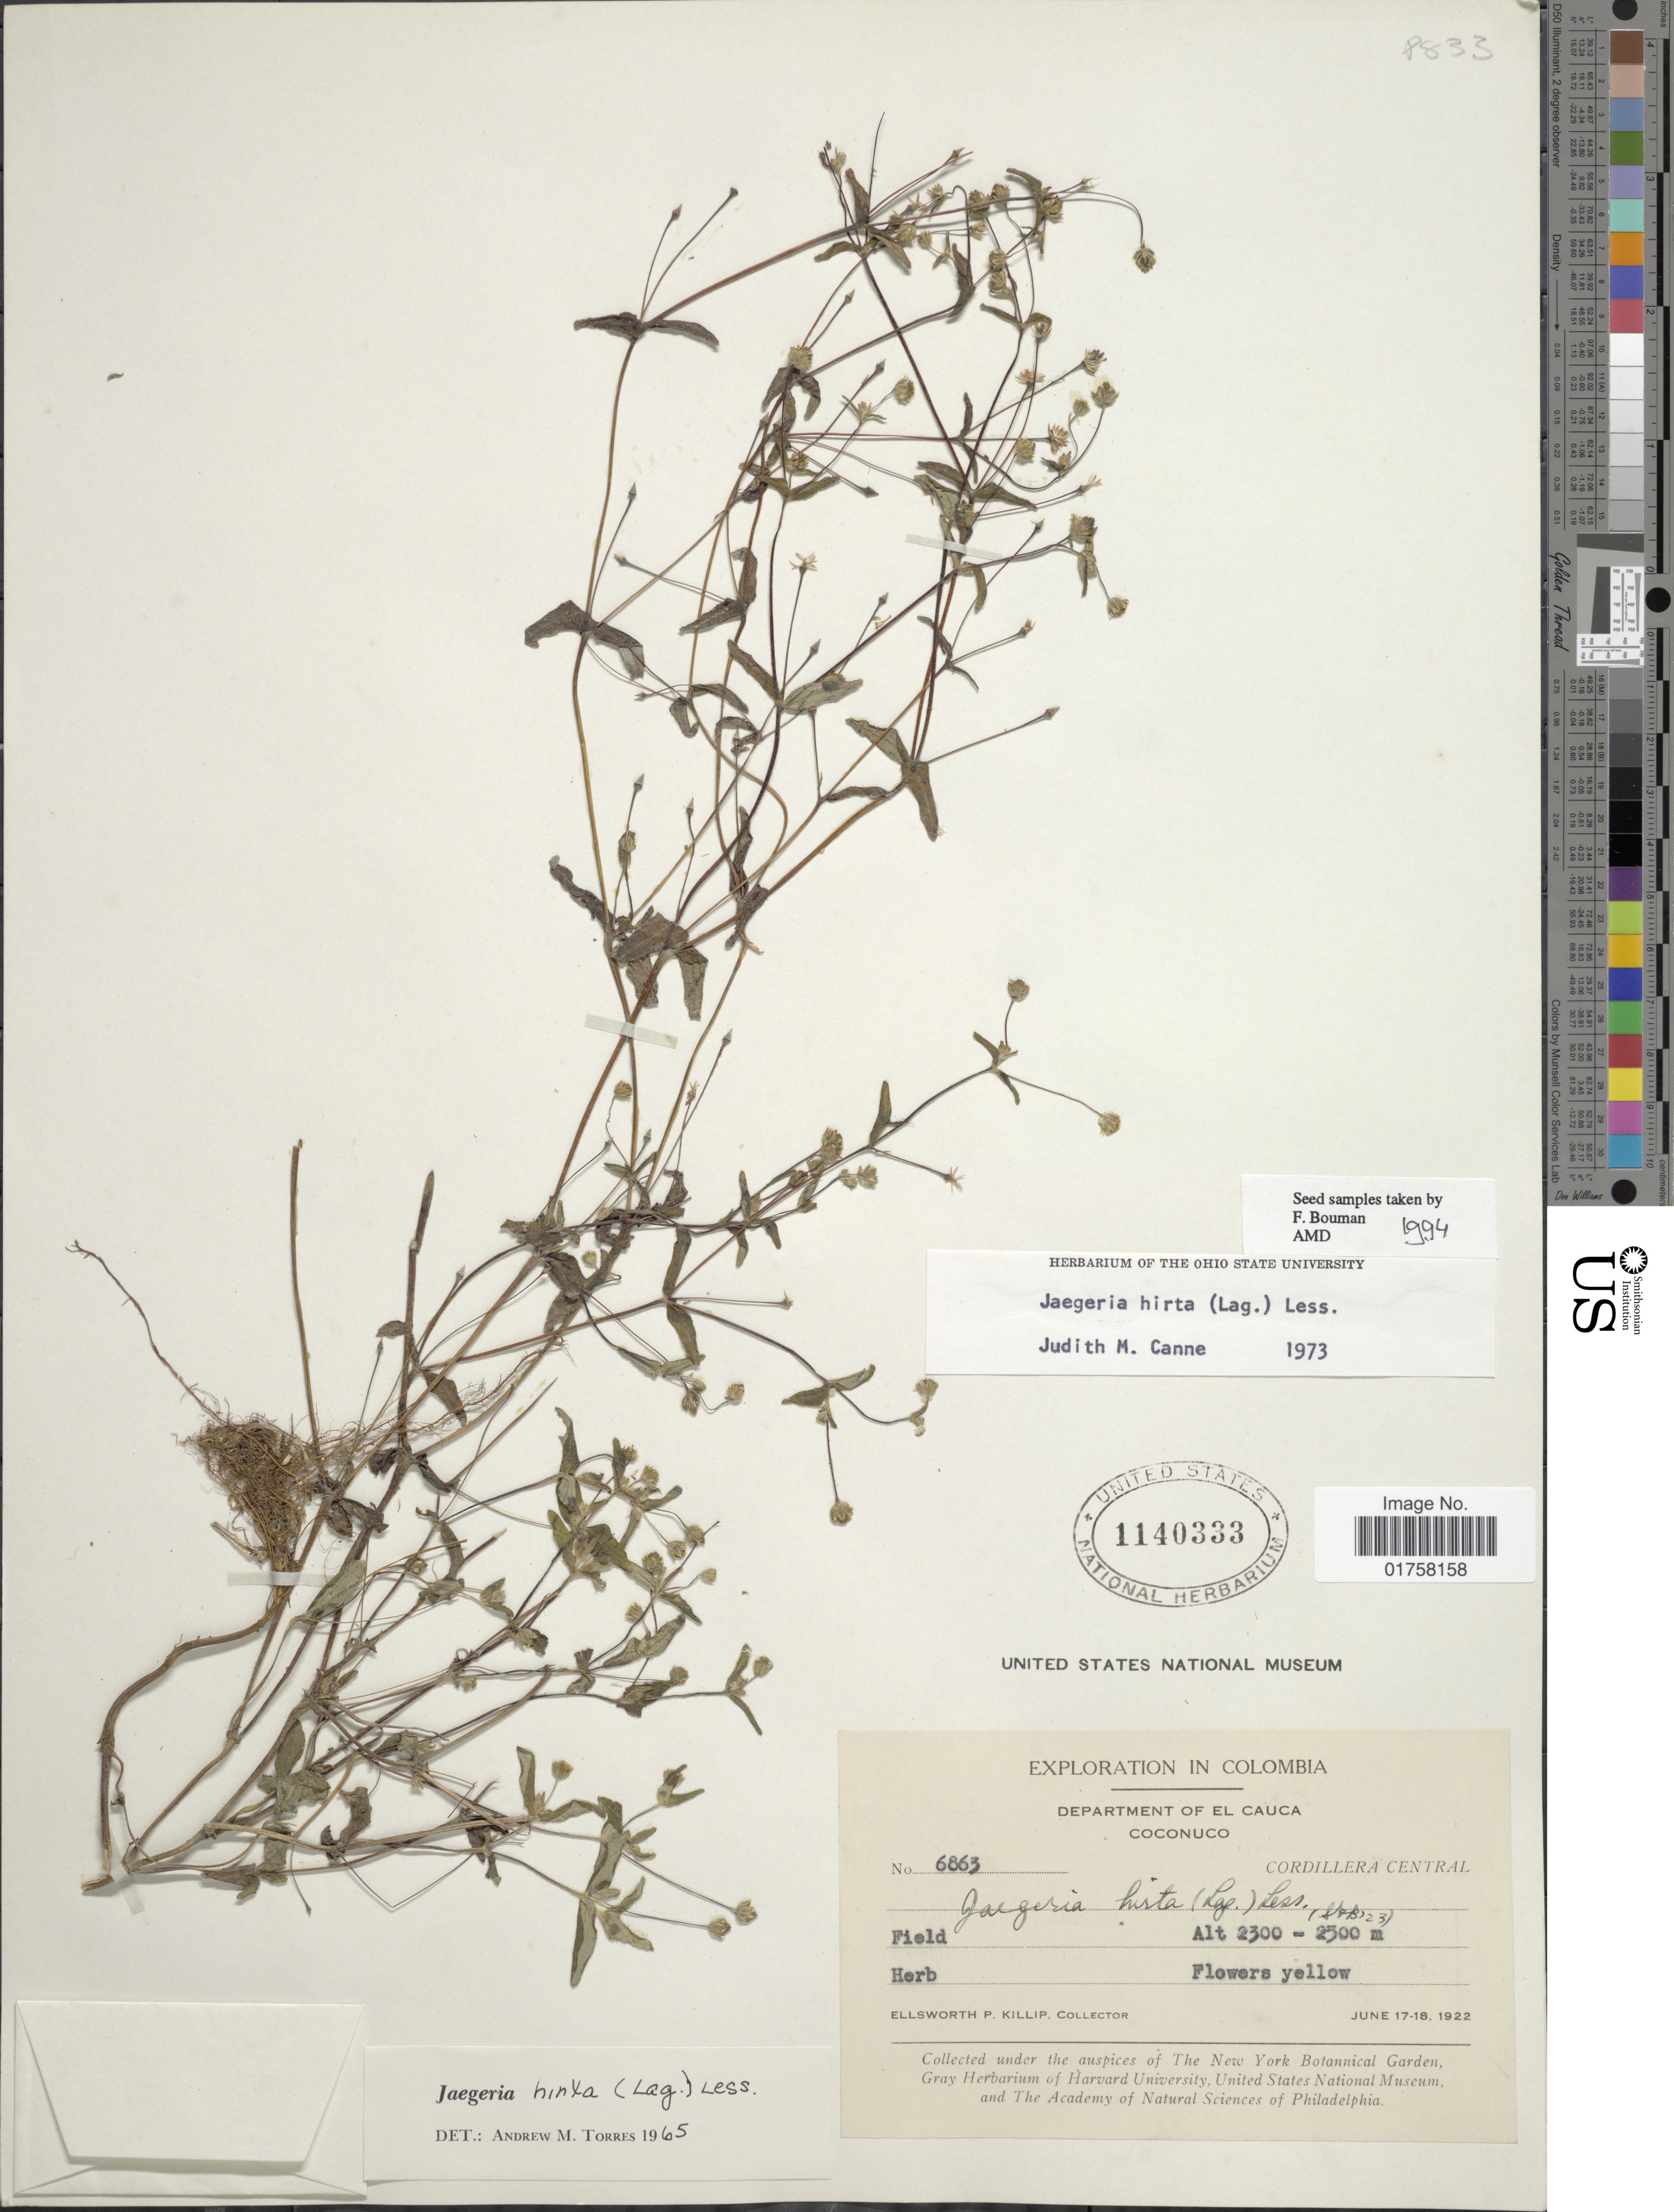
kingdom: Plantae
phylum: Tracheophyta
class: Magnoliopsida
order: Asterales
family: Asteraceae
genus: Jaegeria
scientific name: Jaegeria hirta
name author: (Lag.) Less.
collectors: E. P. Killip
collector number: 6863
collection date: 1922-06-17/1922-06-18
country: Colombia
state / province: Valle del Cauca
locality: Department of El Cauca, Coconuco, Cordillera Central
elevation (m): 2300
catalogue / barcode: US 1140333